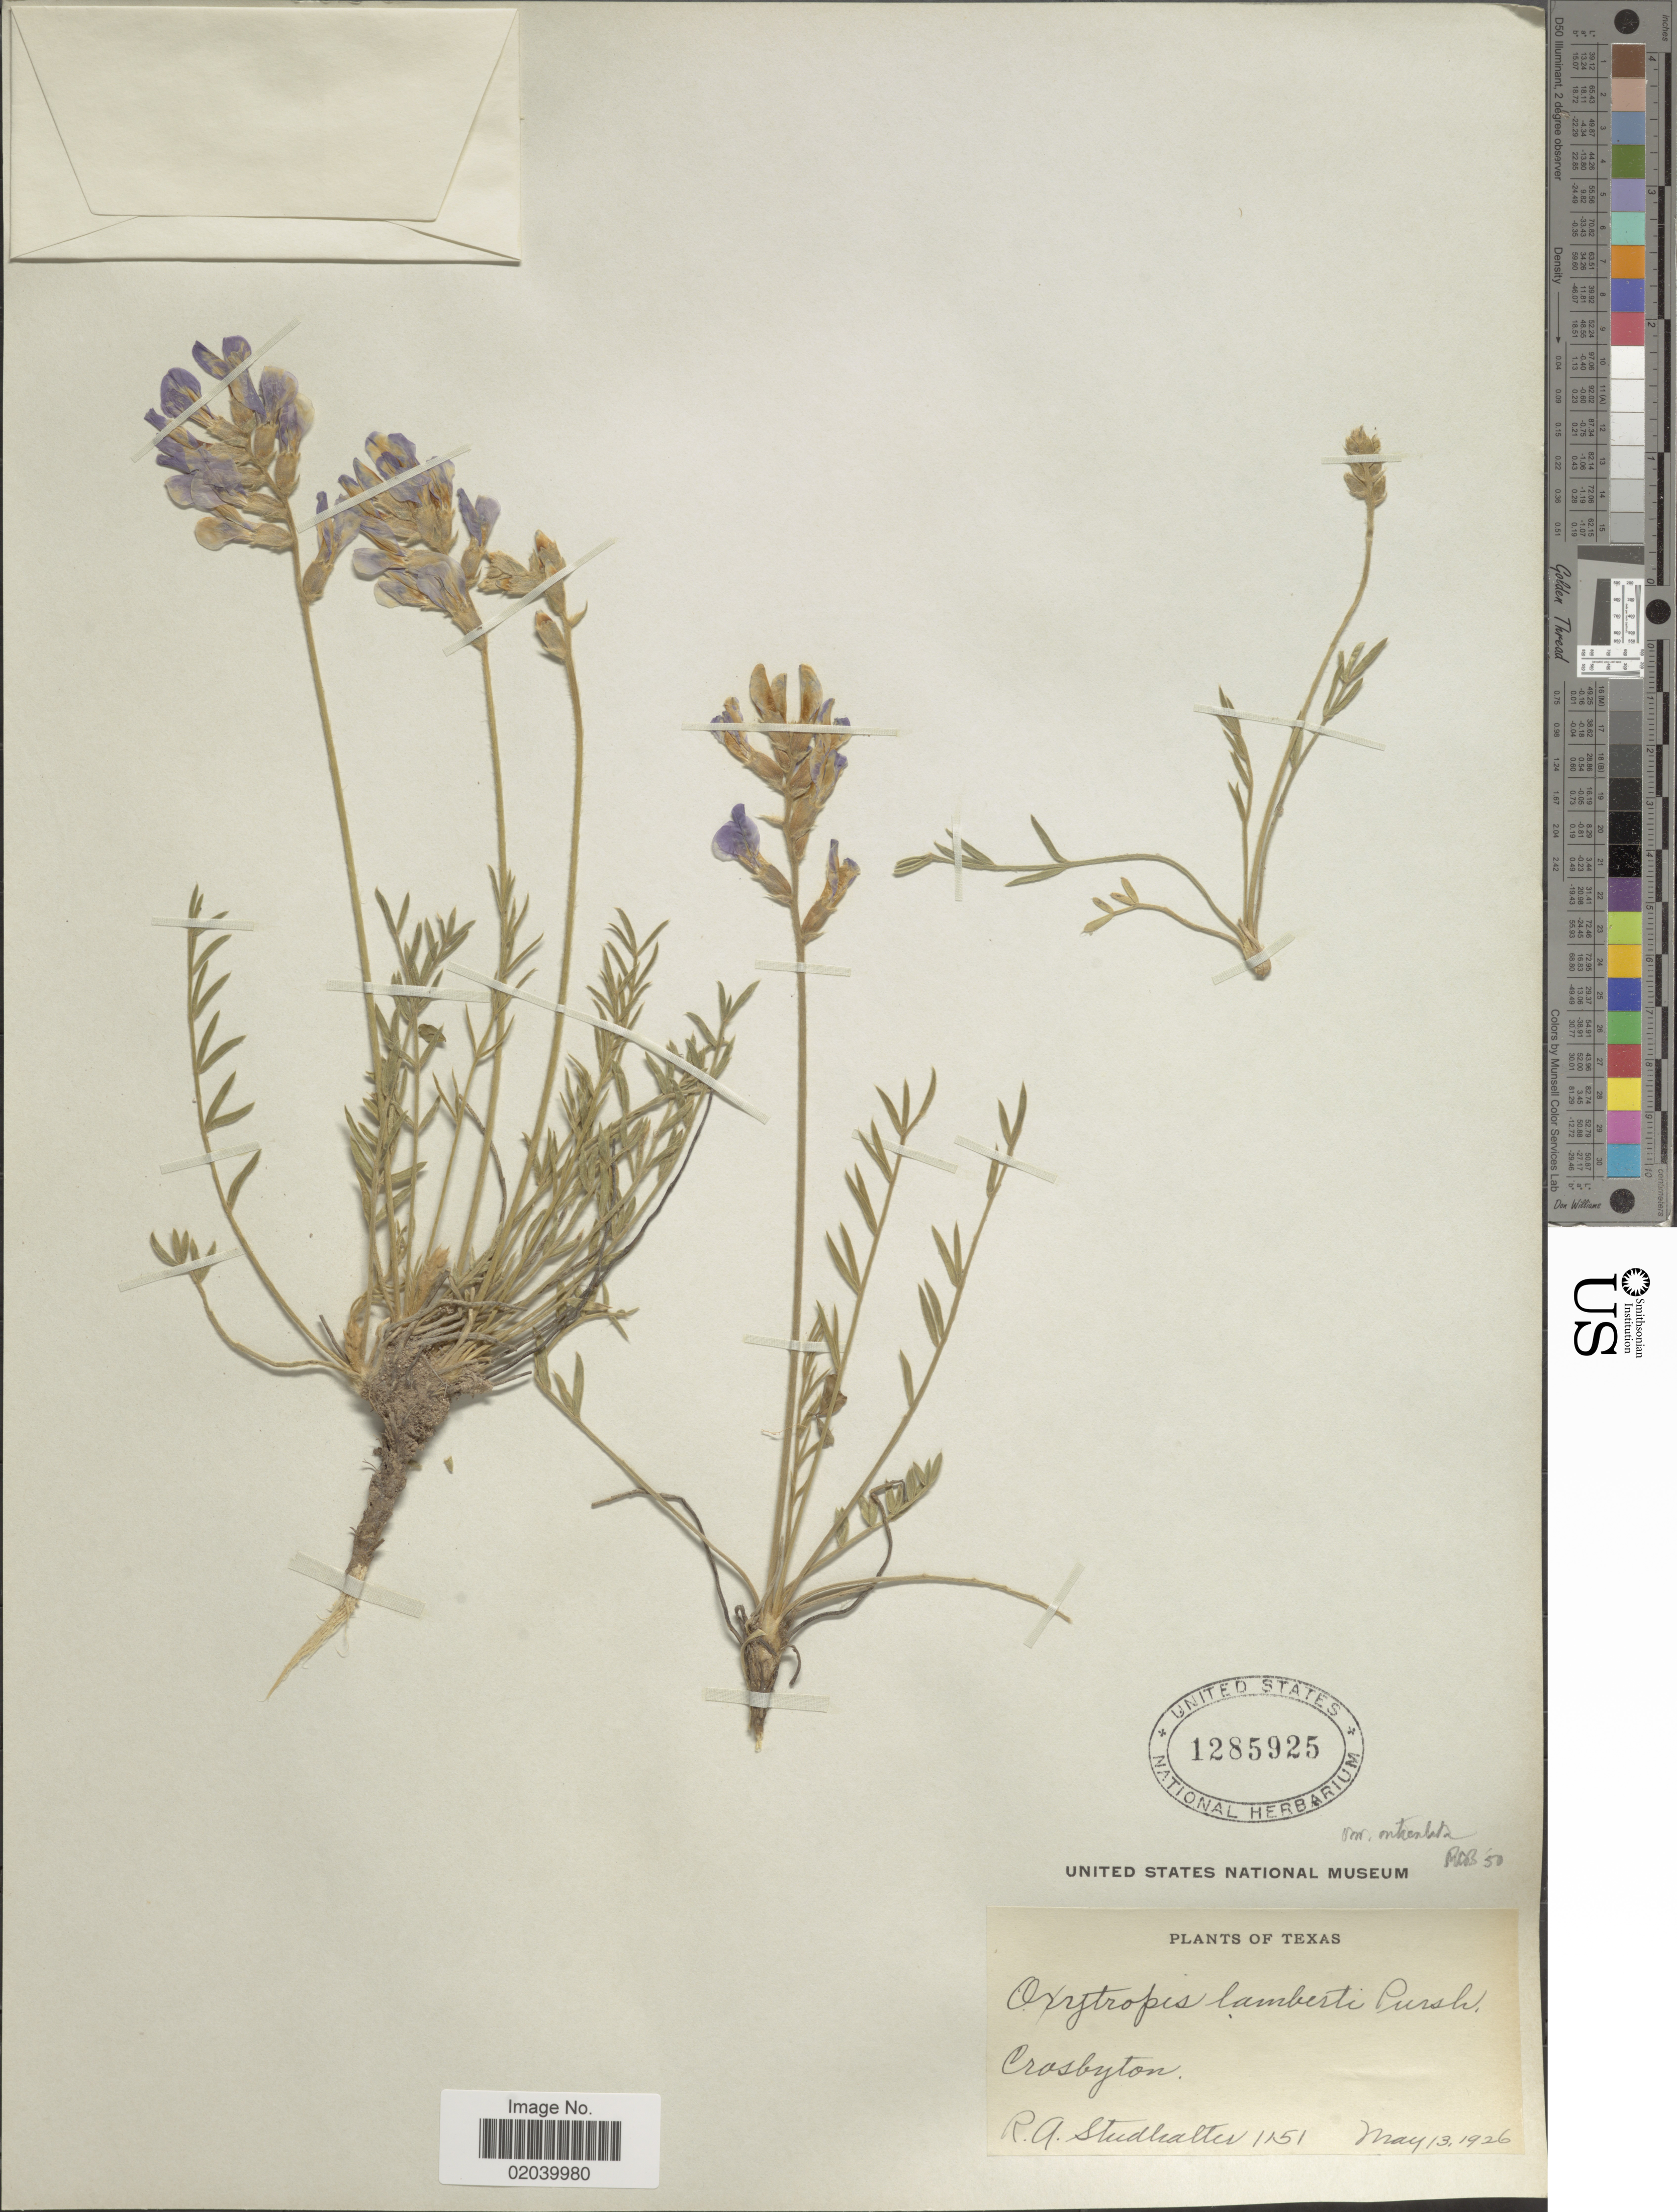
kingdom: Plantae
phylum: Tracheophyta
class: Magnoliopsida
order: Fabales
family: Fabaceae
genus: Oxytropis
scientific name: Oxytropis lambertii var. articulata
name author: (Greene) Barneby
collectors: R. Studhalter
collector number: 1151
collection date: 1926-05-13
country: United States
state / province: Texas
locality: Crasbyton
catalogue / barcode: US 1285925